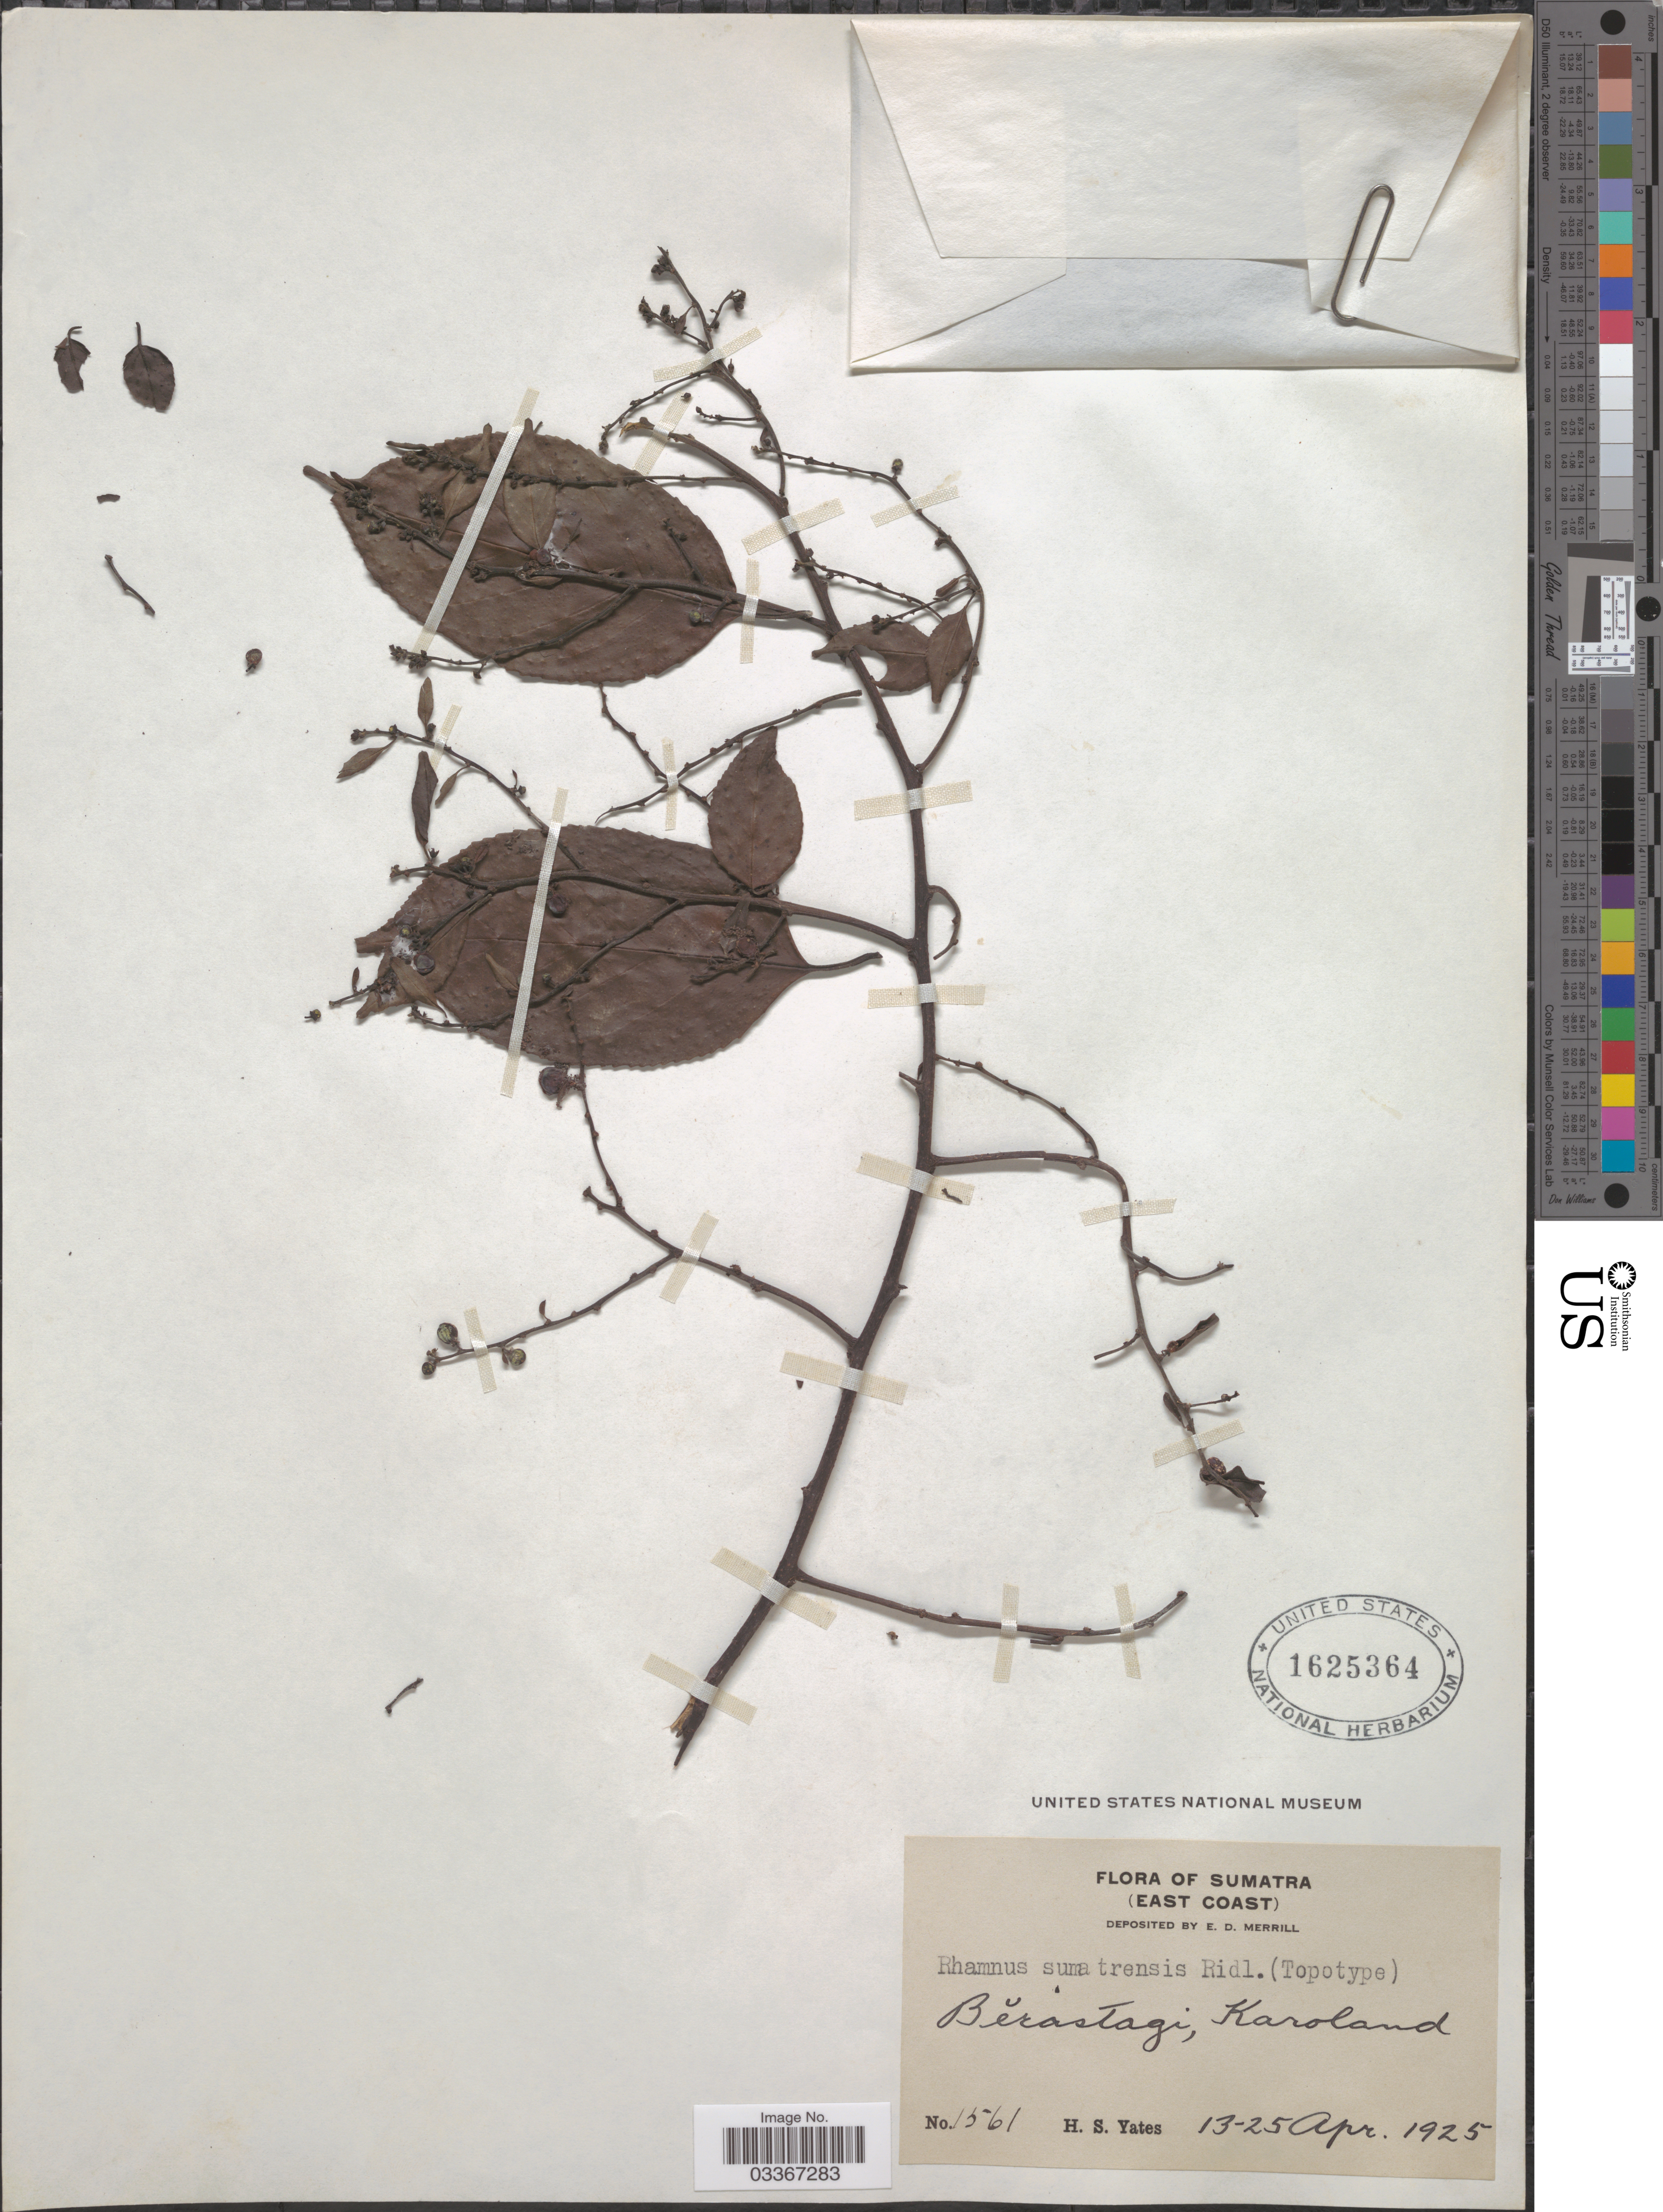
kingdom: Plantae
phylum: Tracheophyta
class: Magnoliopsida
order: Rosales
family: Rhamnaceae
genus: Rhamnus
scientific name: Rhamnus sumatrensis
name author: Ridl.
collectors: H. S. Yates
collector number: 1561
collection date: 1925-04-13/1925-04-25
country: Indonesia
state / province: Sumatra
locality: Sumatra (East Coast). Bĕrastagi, Karoland.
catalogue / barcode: US 1625364